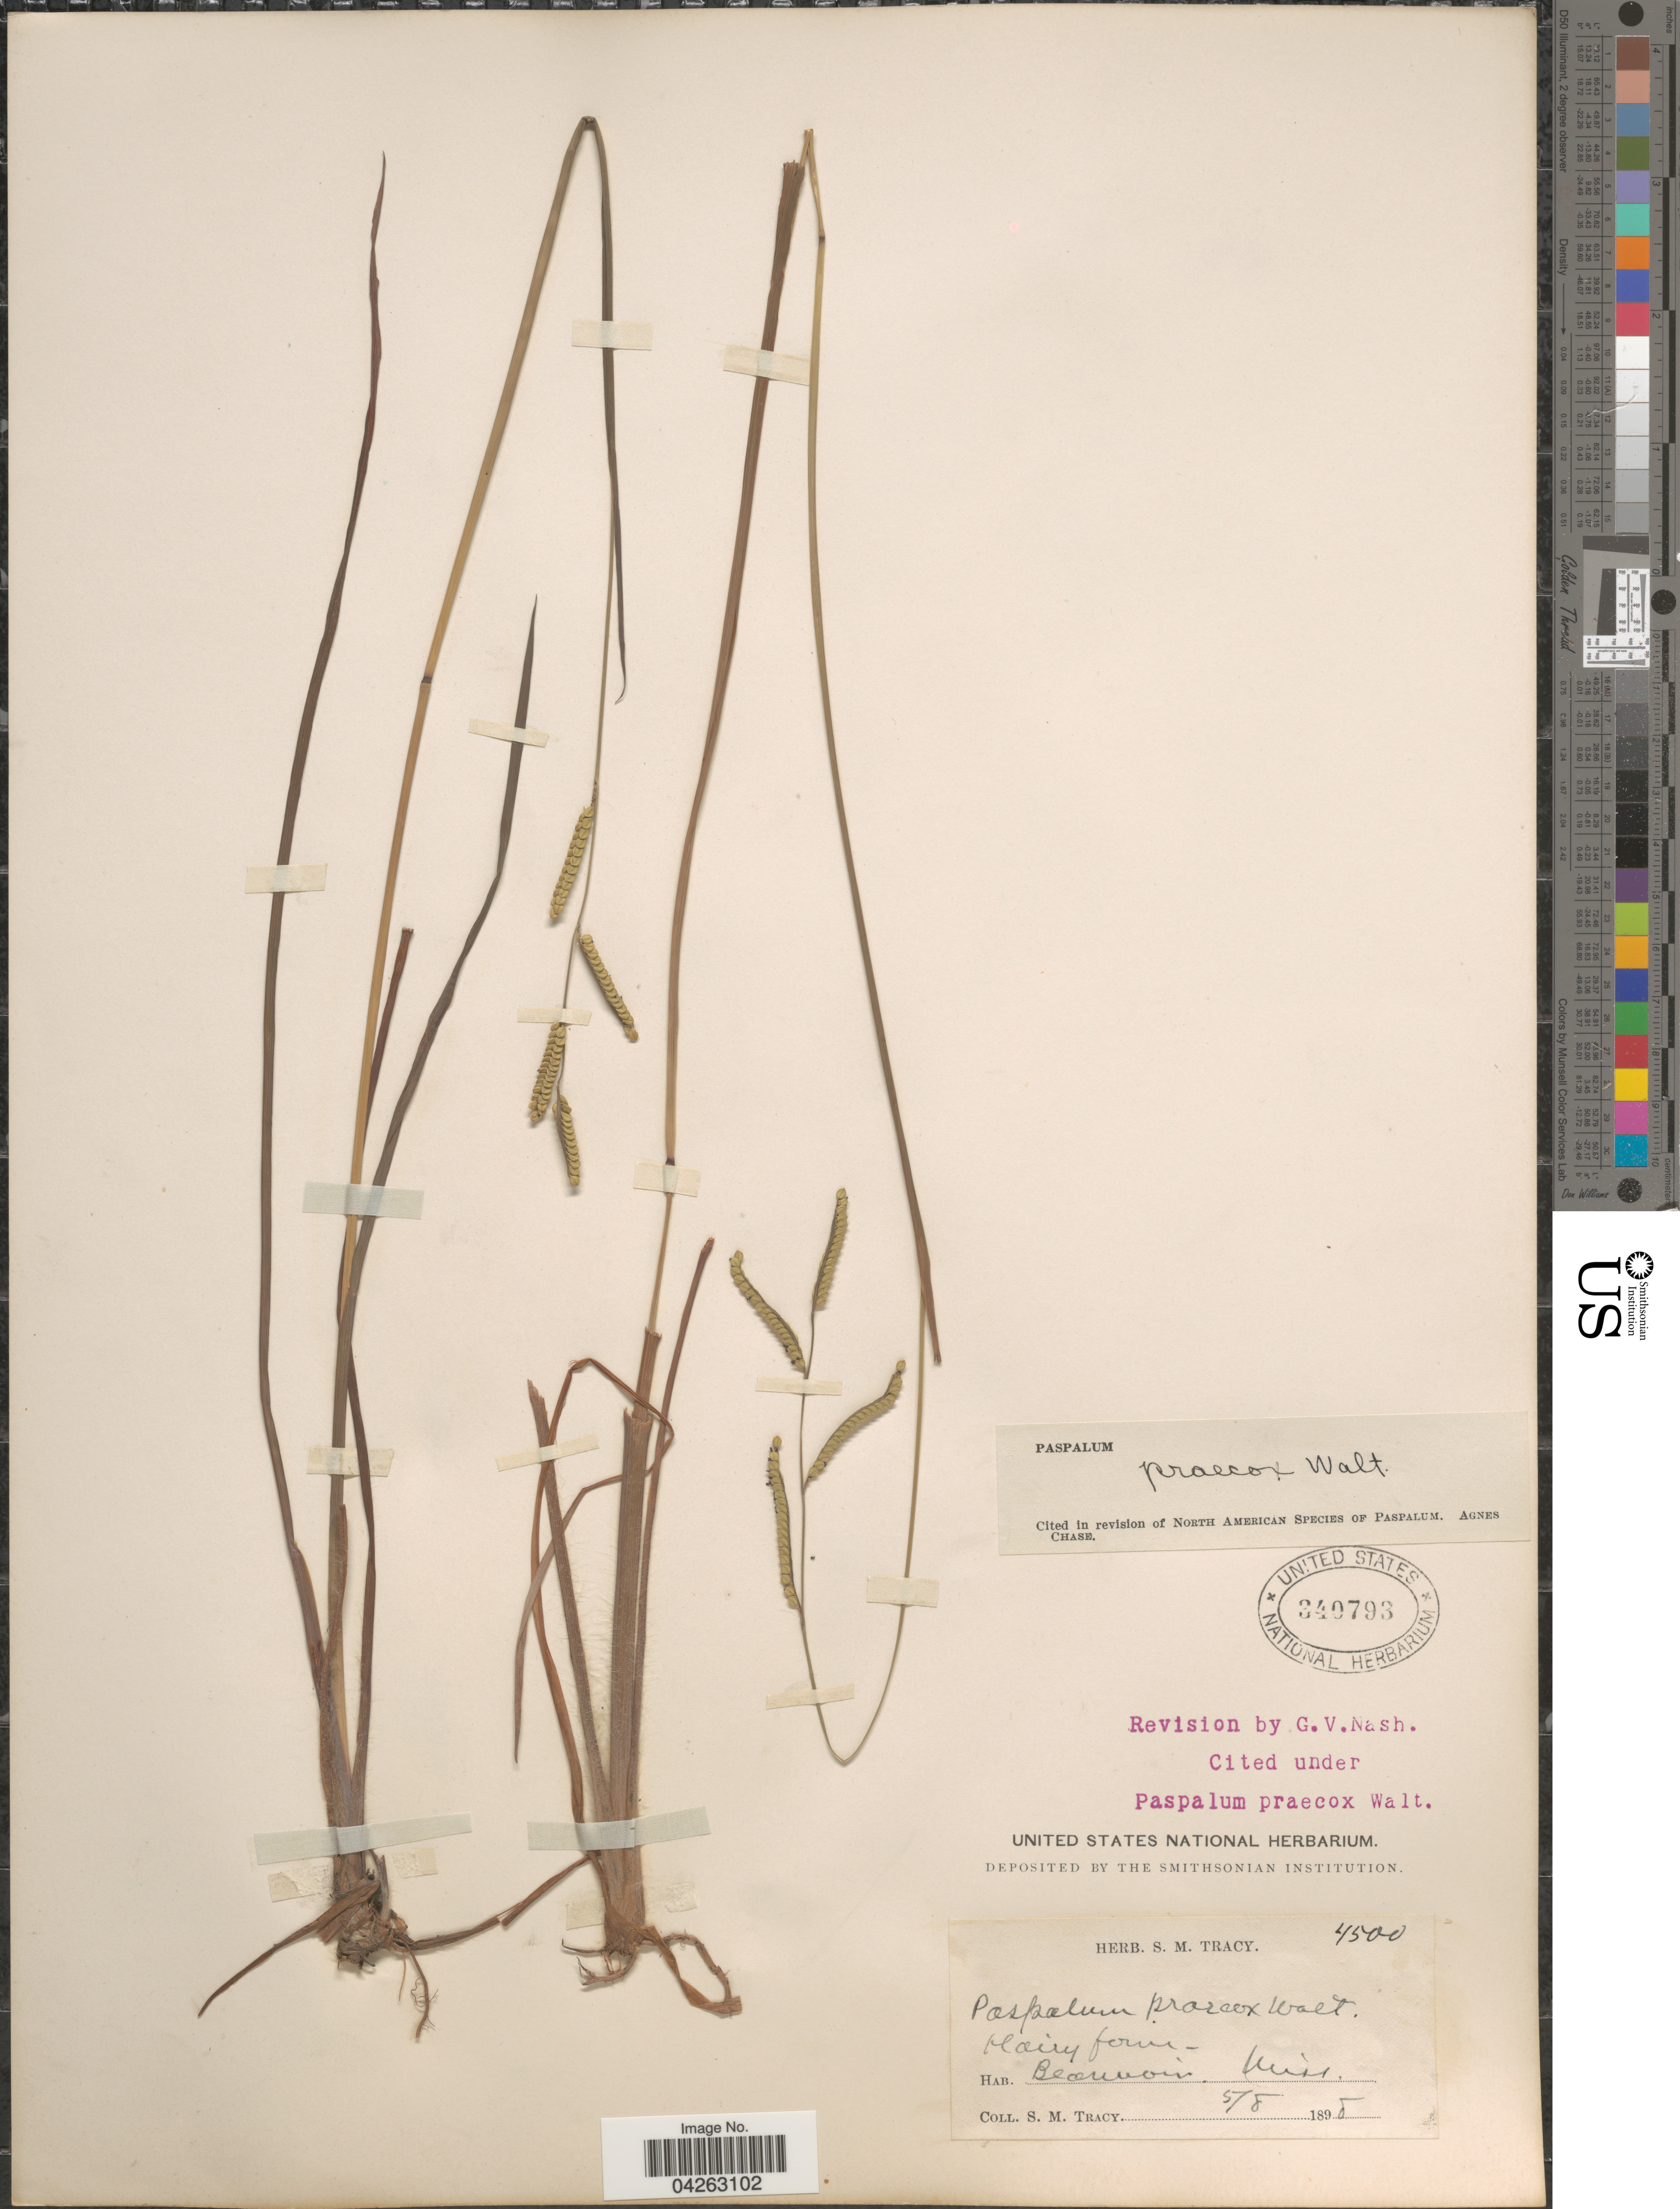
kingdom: Plantae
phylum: Tracheophyta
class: Liliopsida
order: Poales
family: Poaceae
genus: Paspalum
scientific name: Paspalum praecox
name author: Walter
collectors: S. M. Tracy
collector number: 4500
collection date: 1898-05-08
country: United States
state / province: Mississippi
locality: Beauvoir.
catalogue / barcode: US 340793